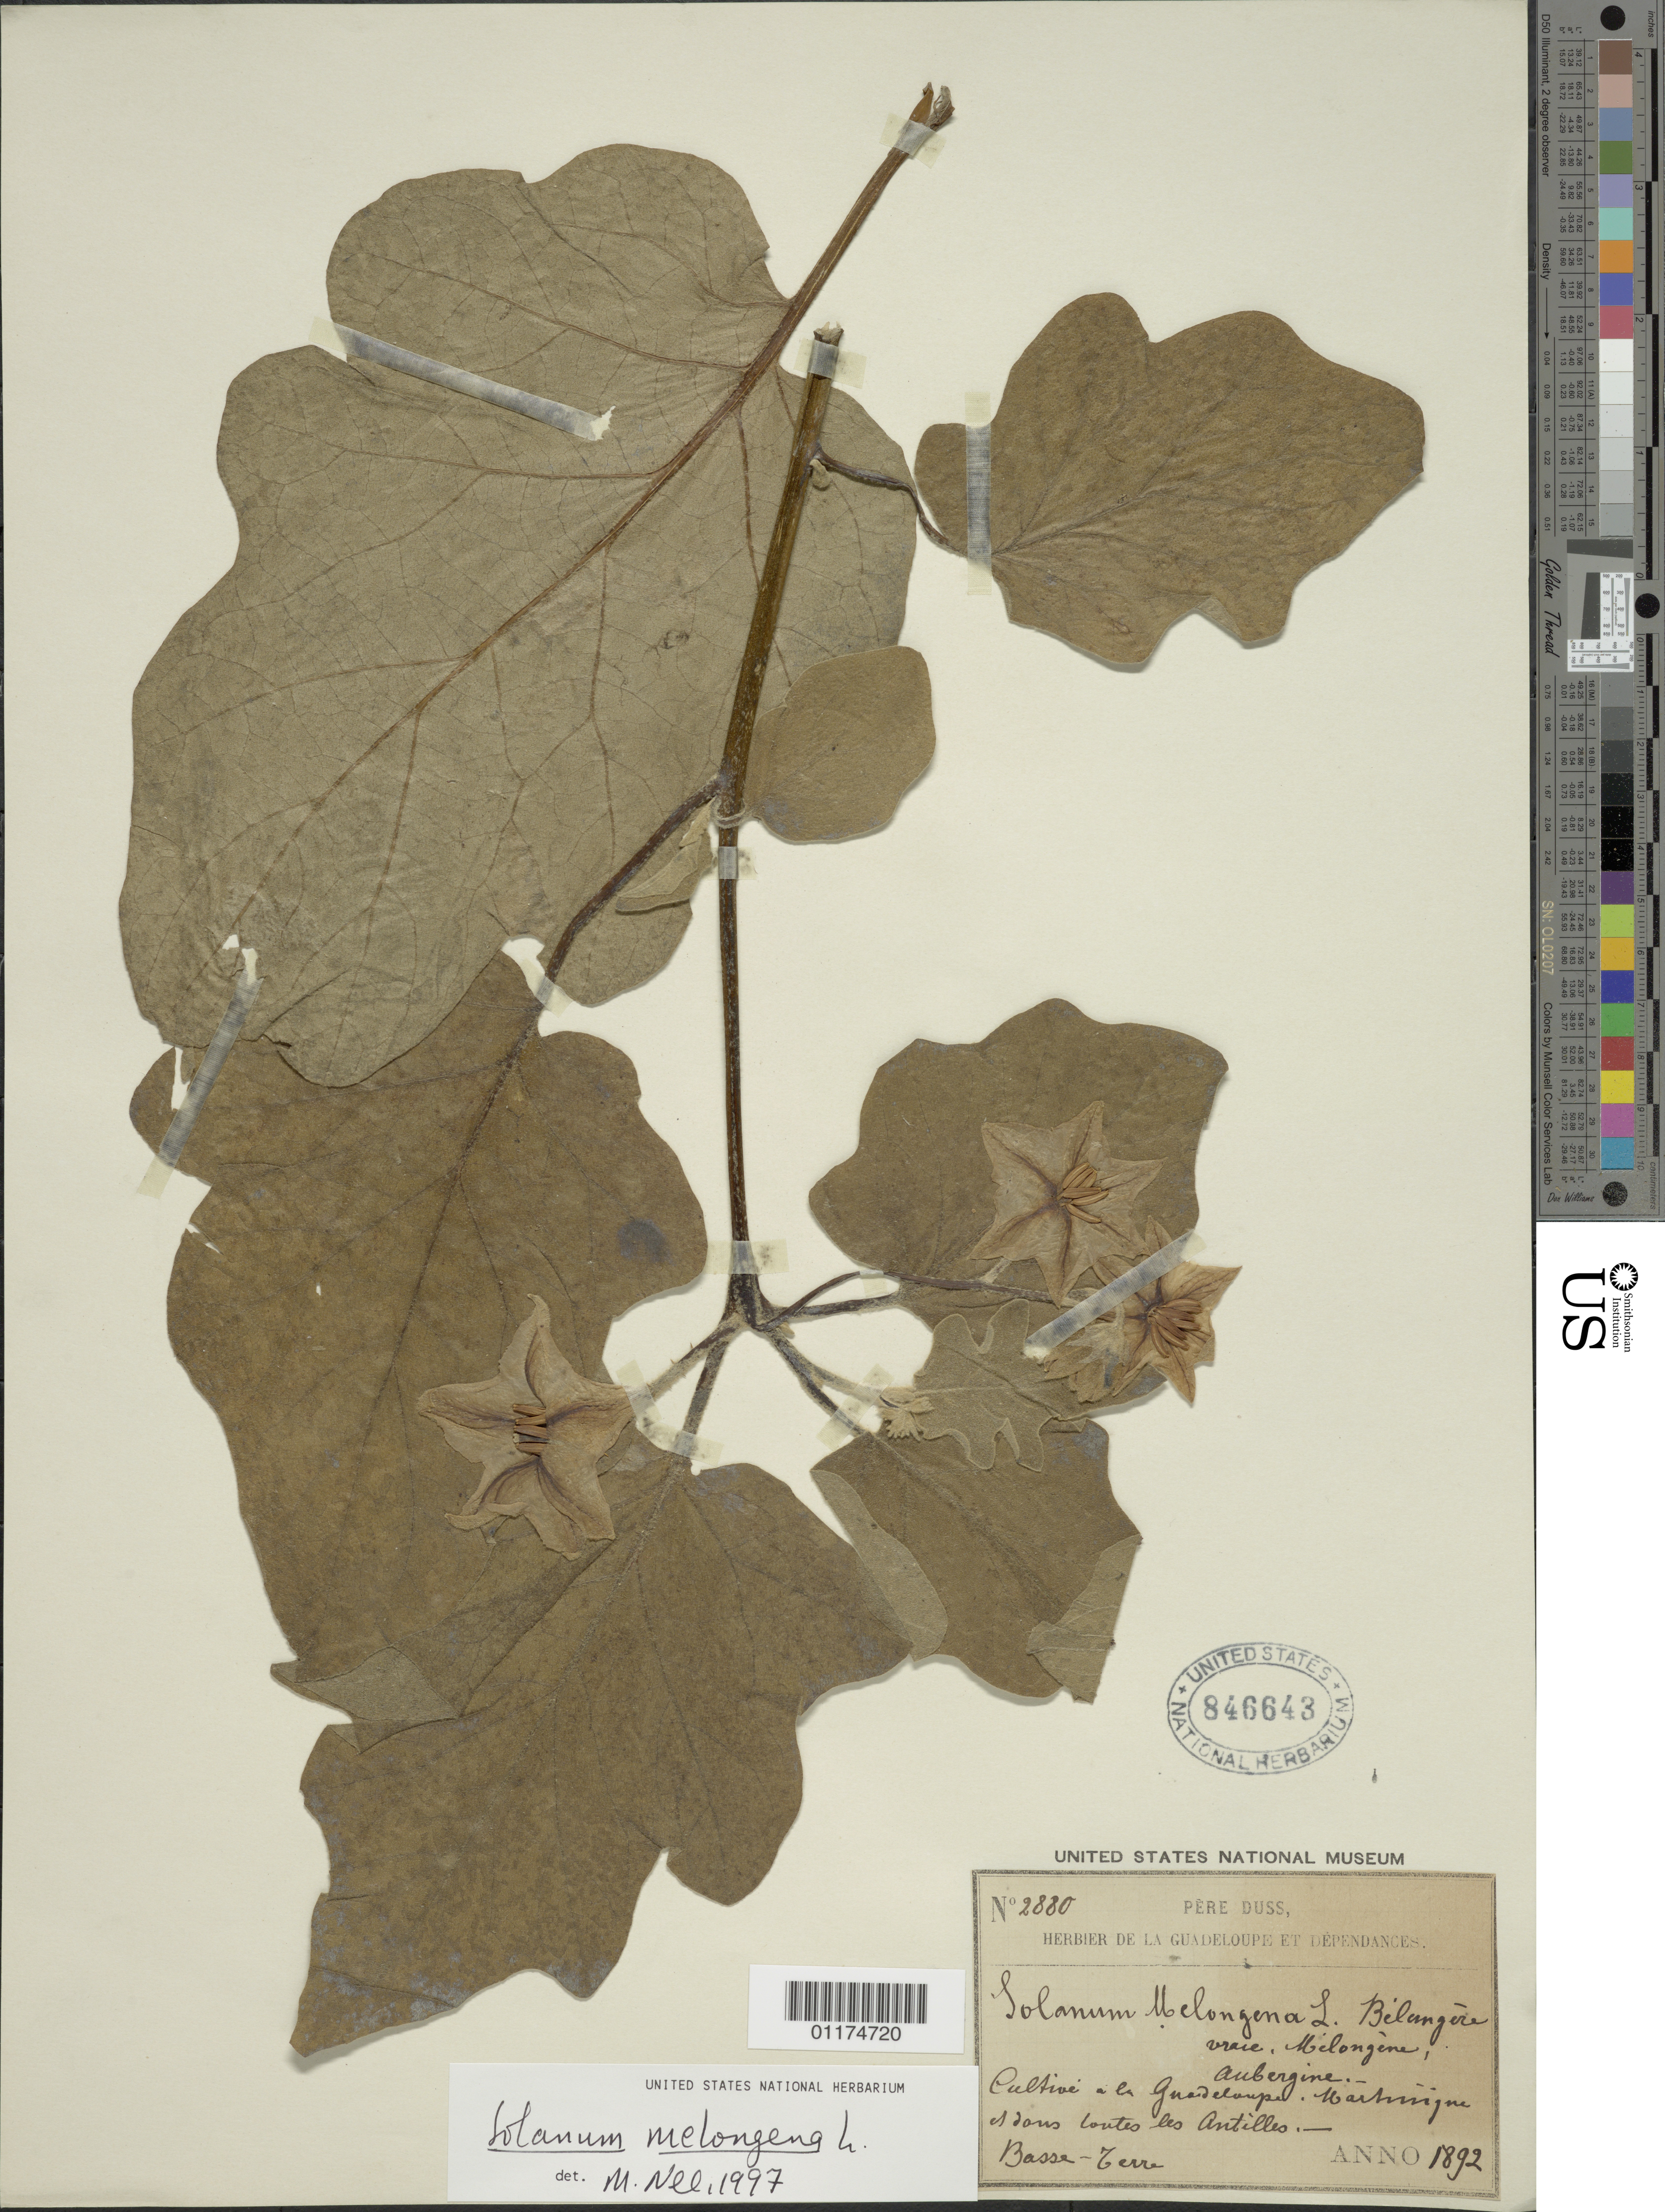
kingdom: Plantae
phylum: Tracheophyta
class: Magnoliopsida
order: Solanales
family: Solanaceae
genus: Solanum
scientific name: Solanum melongena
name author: L.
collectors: Père Duss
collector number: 2880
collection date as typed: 1892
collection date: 1892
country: Guadeloupe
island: Basse-Terre I.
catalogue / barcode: US 846643